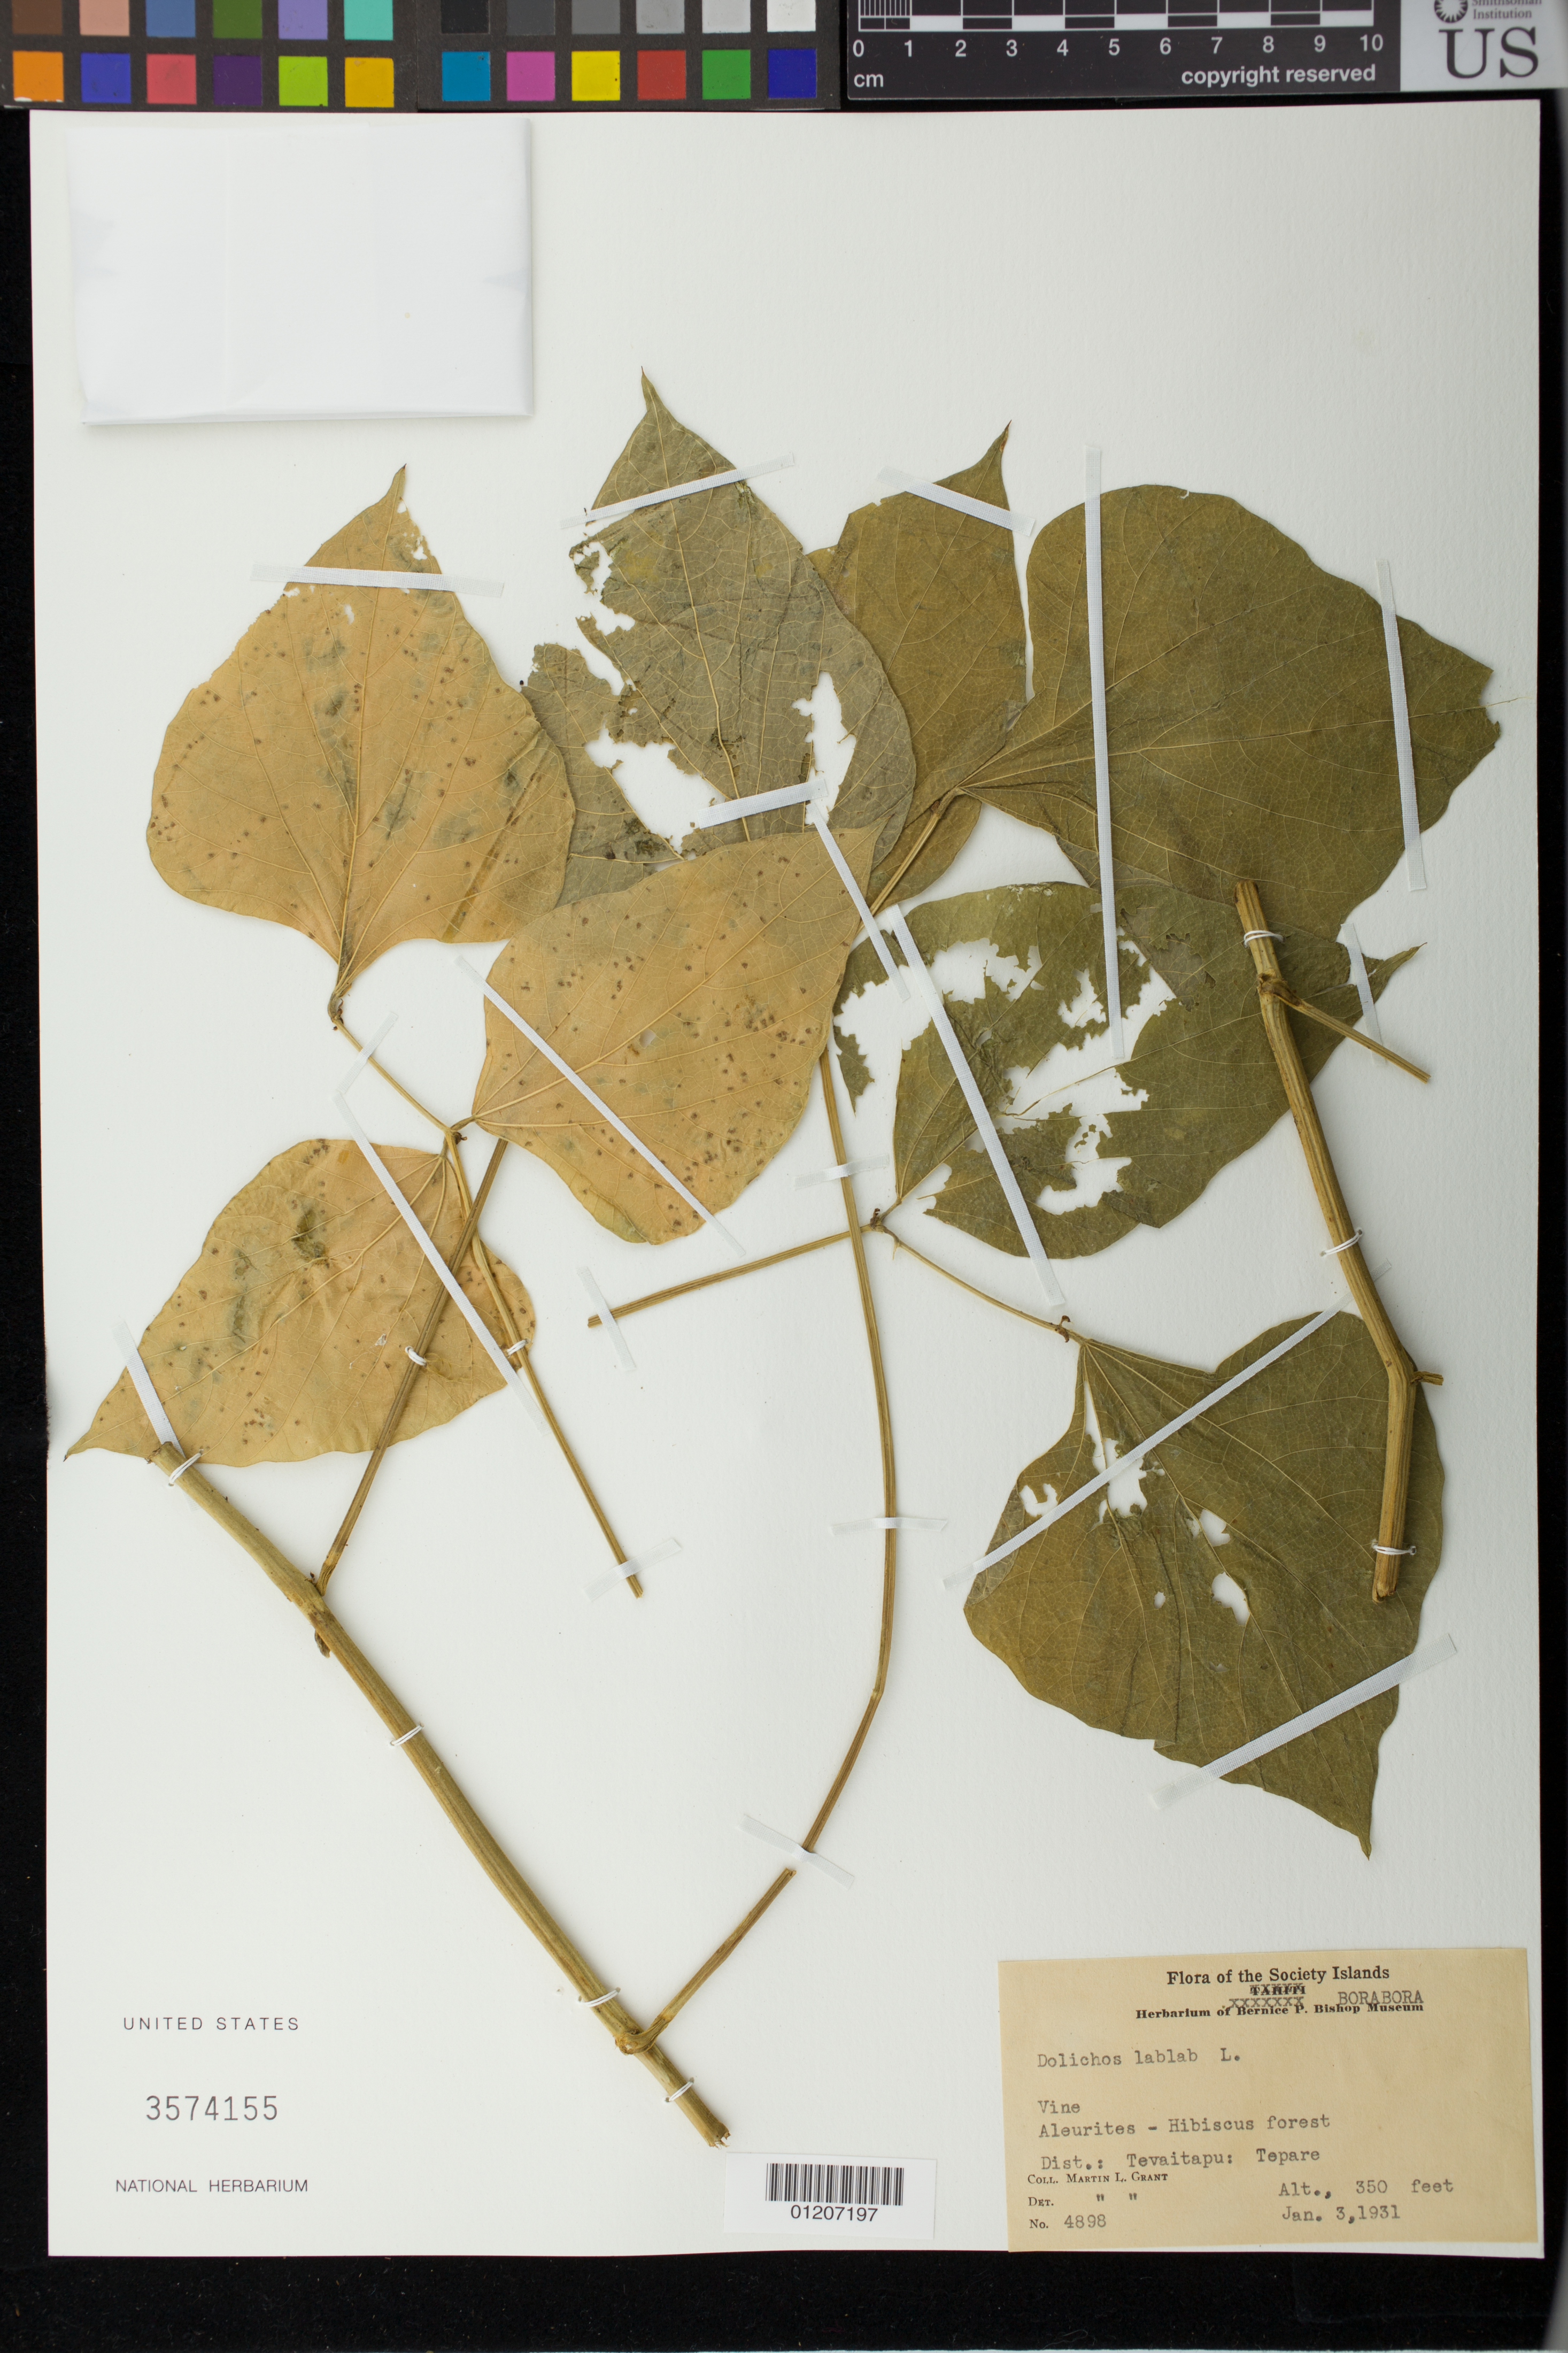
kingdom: Plantae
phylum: Tracheophyta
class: Magnoliopsida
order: Fabales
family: Fabaceae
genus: Lablab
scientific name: Lablab purpureus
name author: (L.) Sweet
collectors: M. L. Grant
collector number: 4898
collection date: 1931-01-03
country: French Polynesia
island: Bora Bora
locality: Tevaitapu: Tepare.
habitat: Forest.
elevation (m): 107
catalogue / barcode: US 3574155